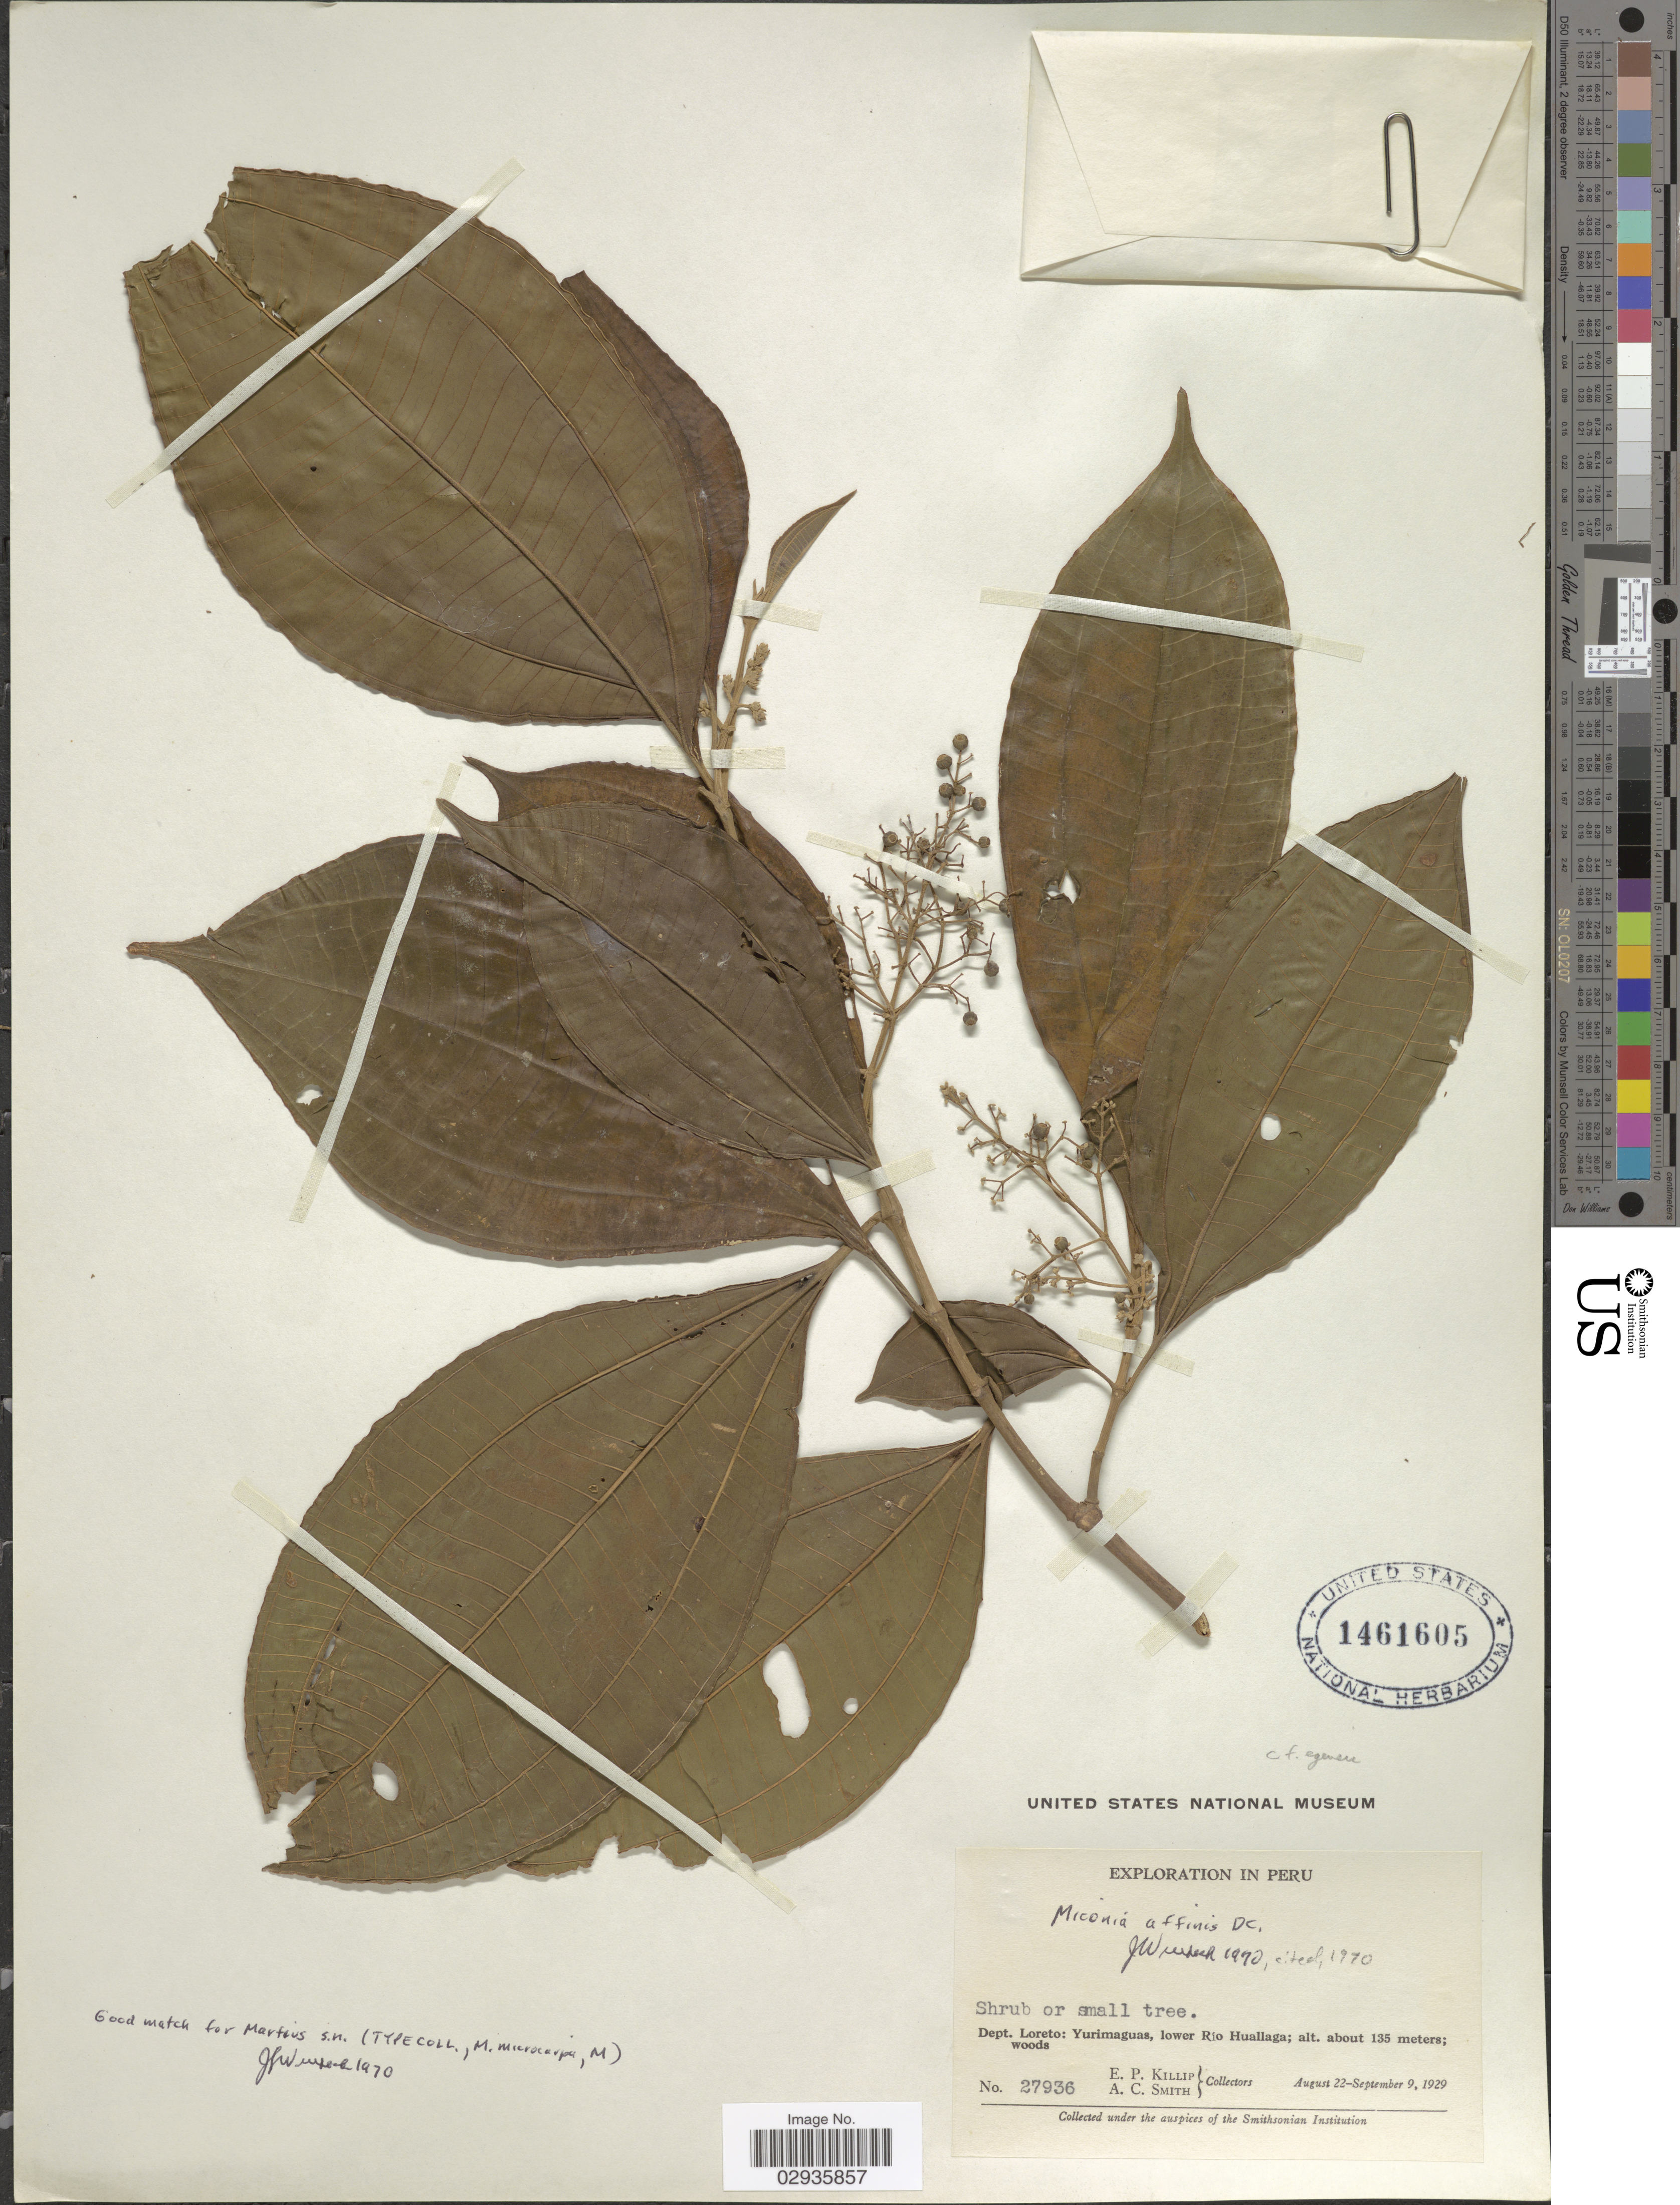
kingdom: Plantae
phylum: Tracheophyta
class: Magnoliopsida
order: Myrtales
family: Melastomataceae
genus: Miconia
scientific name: Miconia affinis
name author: DC.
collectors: E. P. Killip & A. C. Smith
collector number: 27936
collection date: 1929-08-22/1929-09-09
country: Peru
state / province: Loreto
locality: Yurimaguas, lower Rio Huallaga.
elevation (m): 135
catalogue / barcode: US 1461605